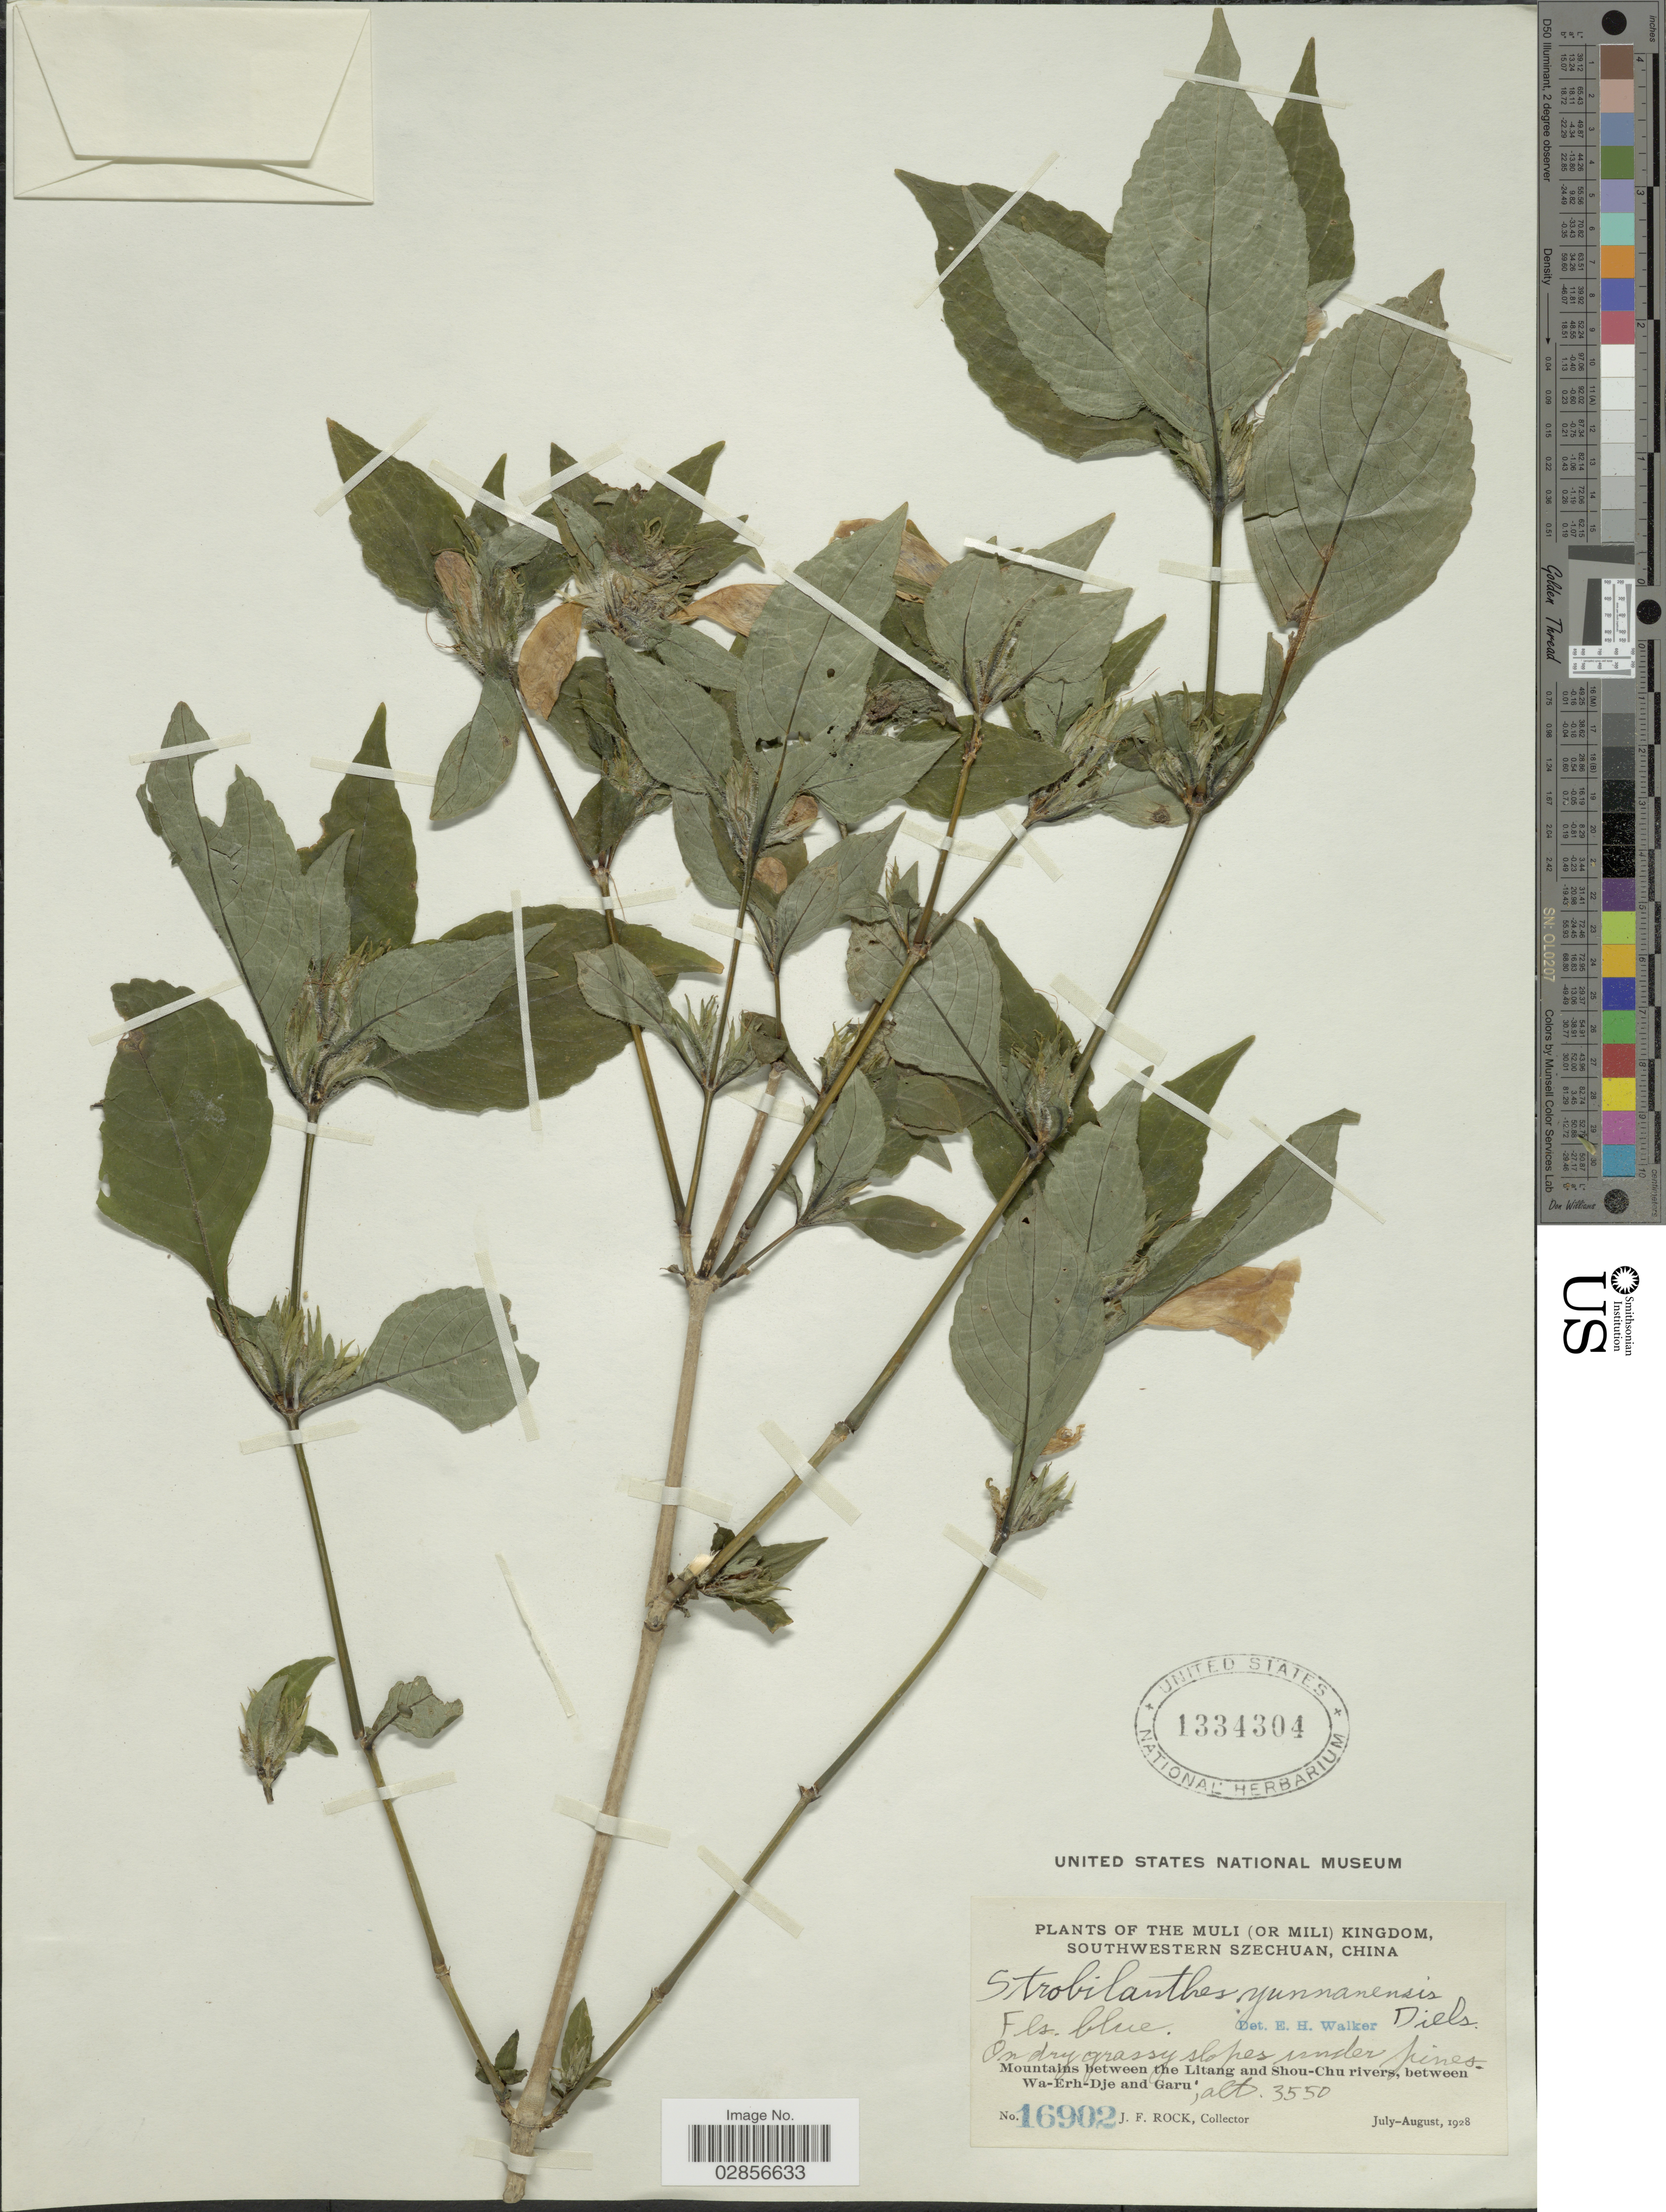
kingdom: Plantae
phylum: Tracheophyta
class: Magnoliopsida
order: Lamiales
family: Acanthaceae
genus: Strobilanthes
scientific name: Strobilanthes yunnanensis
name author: Diels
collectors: J. Rock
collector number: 16902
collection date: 1928-07/1928-08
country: China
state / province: Sichuan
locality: The Muli (or Mili) Kingdom, Southwestern Szechuan, Mountains between the Litang and Shou-Chu rivers, between Wa-Erh-Dje and Garu'.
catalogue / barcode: US 1334304